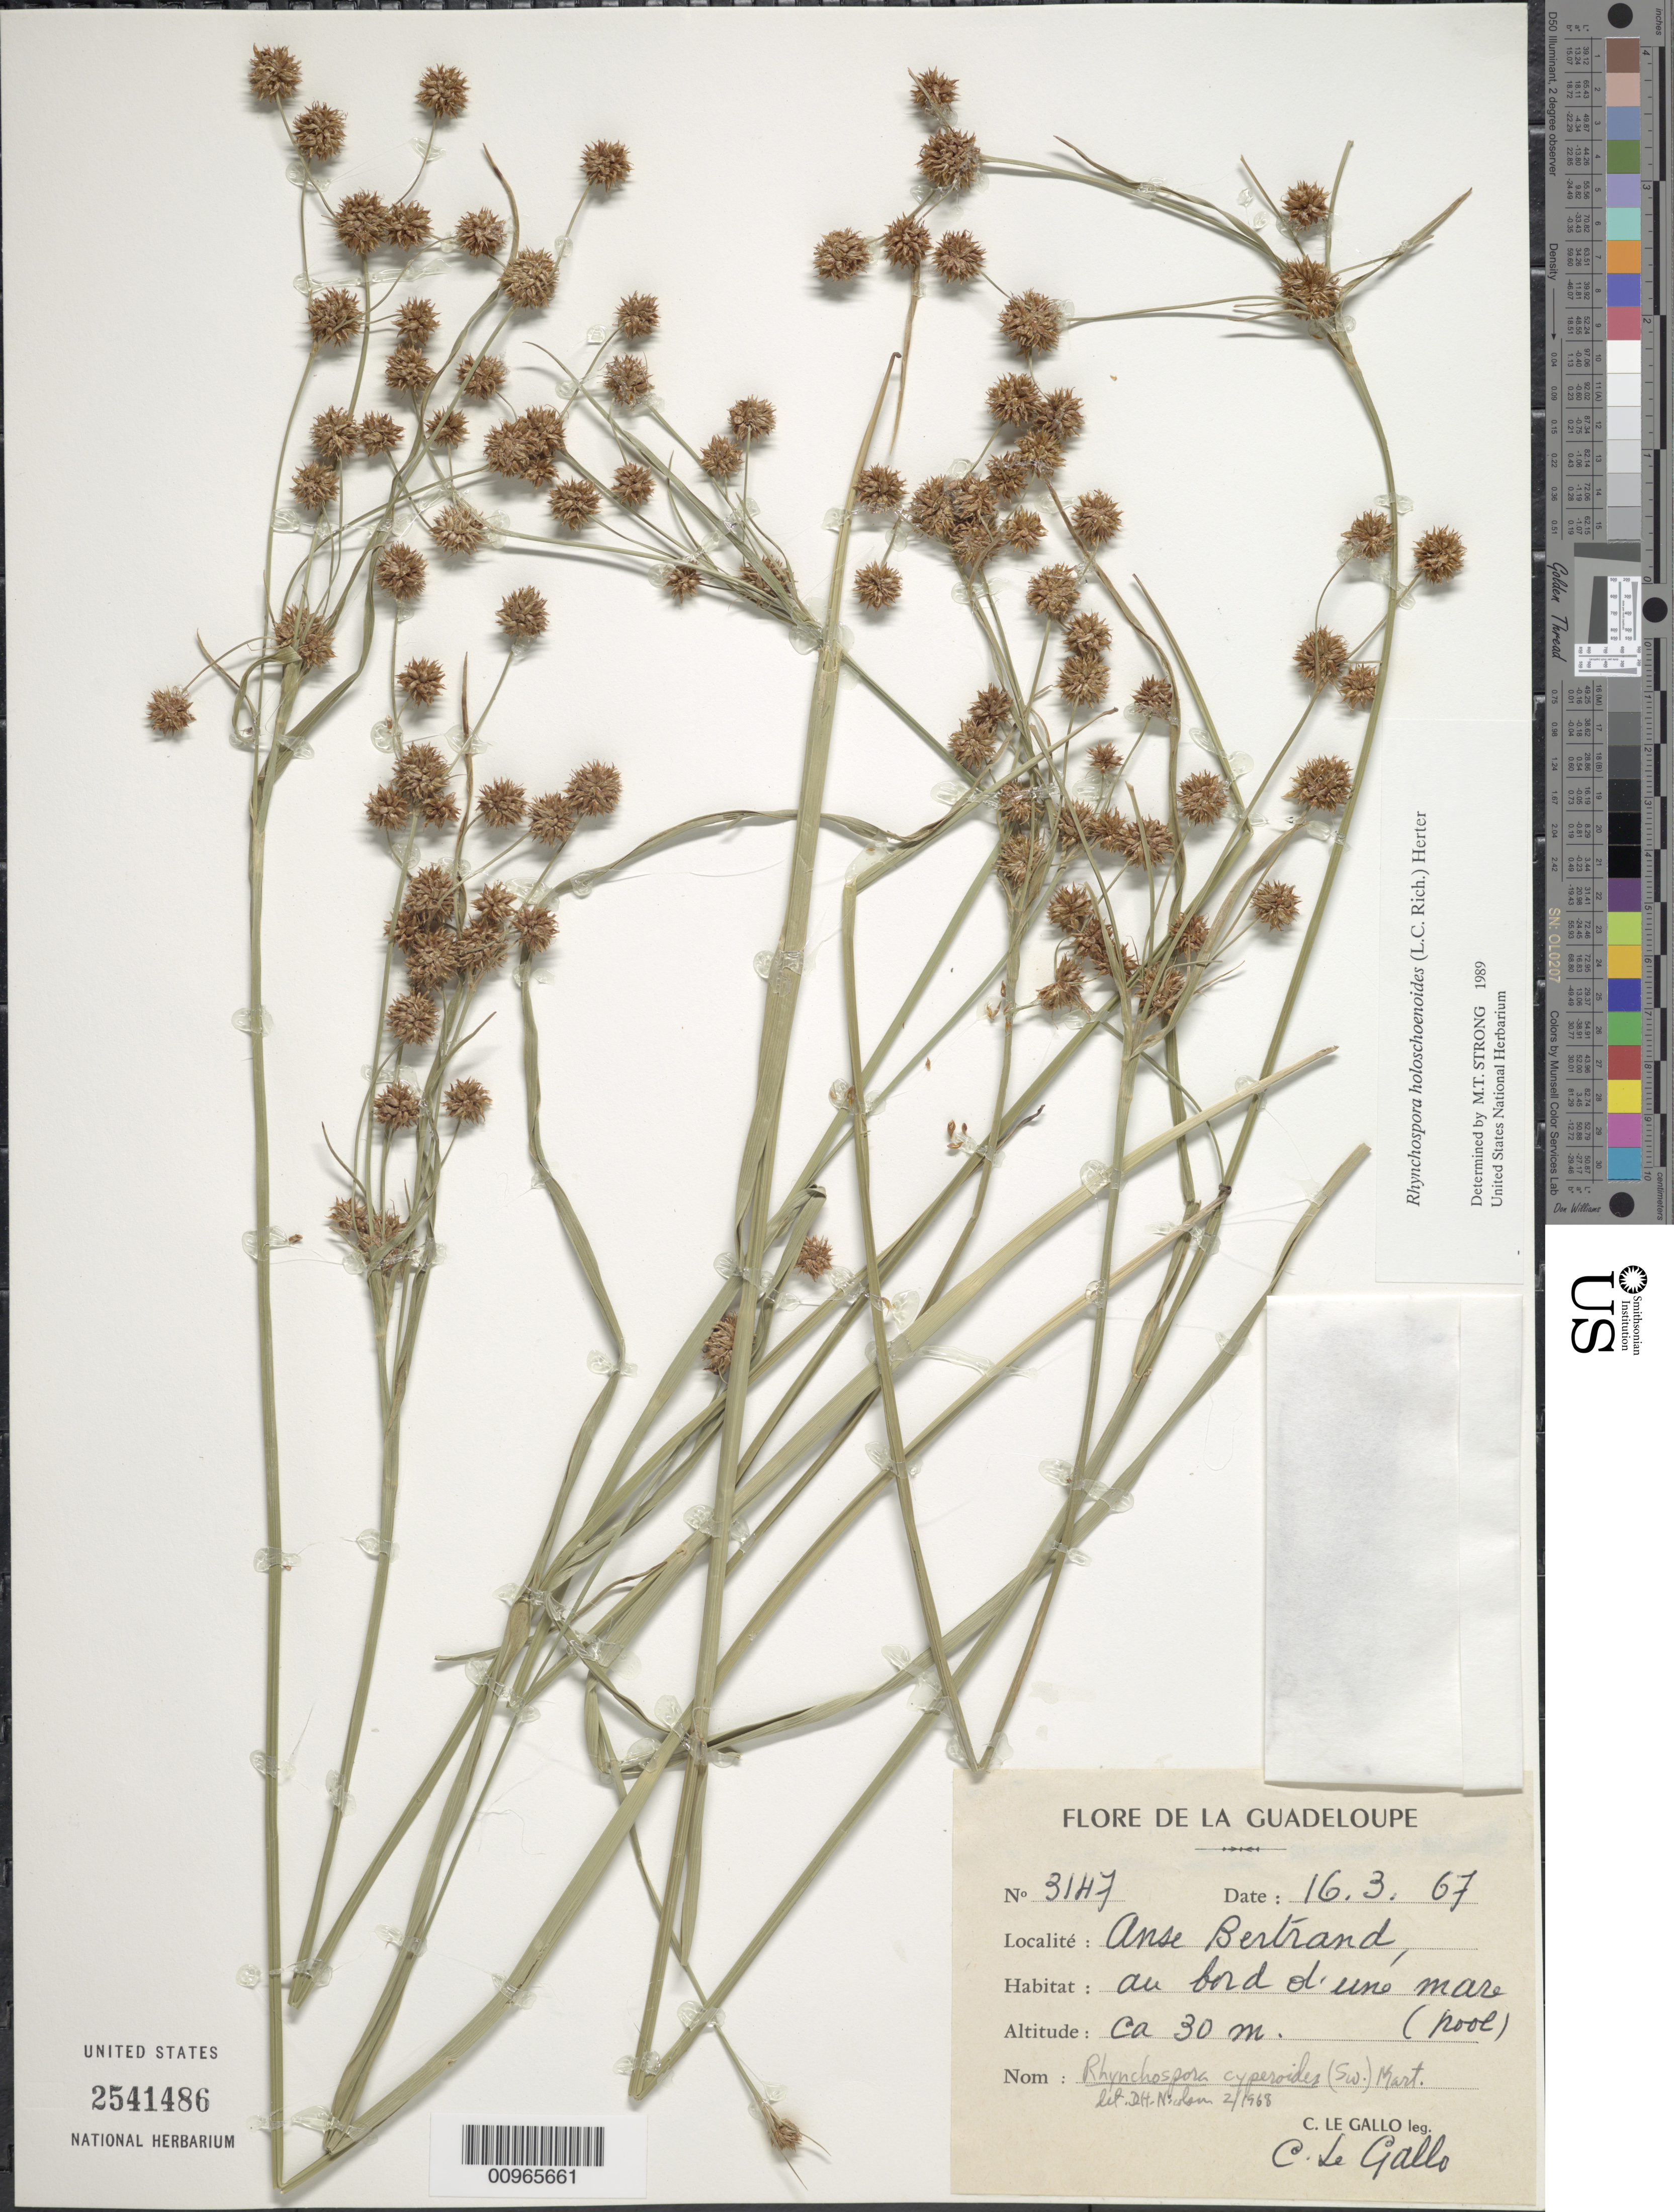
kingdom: Plantae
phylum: Tracheophyta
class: Liliopsida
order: Poales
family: Cyperaceae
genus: Rhynchospora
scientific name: Rhynchospora holoschoenoides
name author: (Rich.) Herter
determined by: Strong, M. T., (US), Smithsonian Institution - National Museum of Natural History (UNITED STATES)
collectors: C. Le Gallo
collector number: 3147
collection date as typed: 16 Mar 1967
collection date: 1967-03-16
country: Guadeloupe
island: Grande Terre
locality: Anse Bertrand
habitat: Au bord d'une mare (pool)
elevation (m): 30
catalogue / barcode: US 2541486